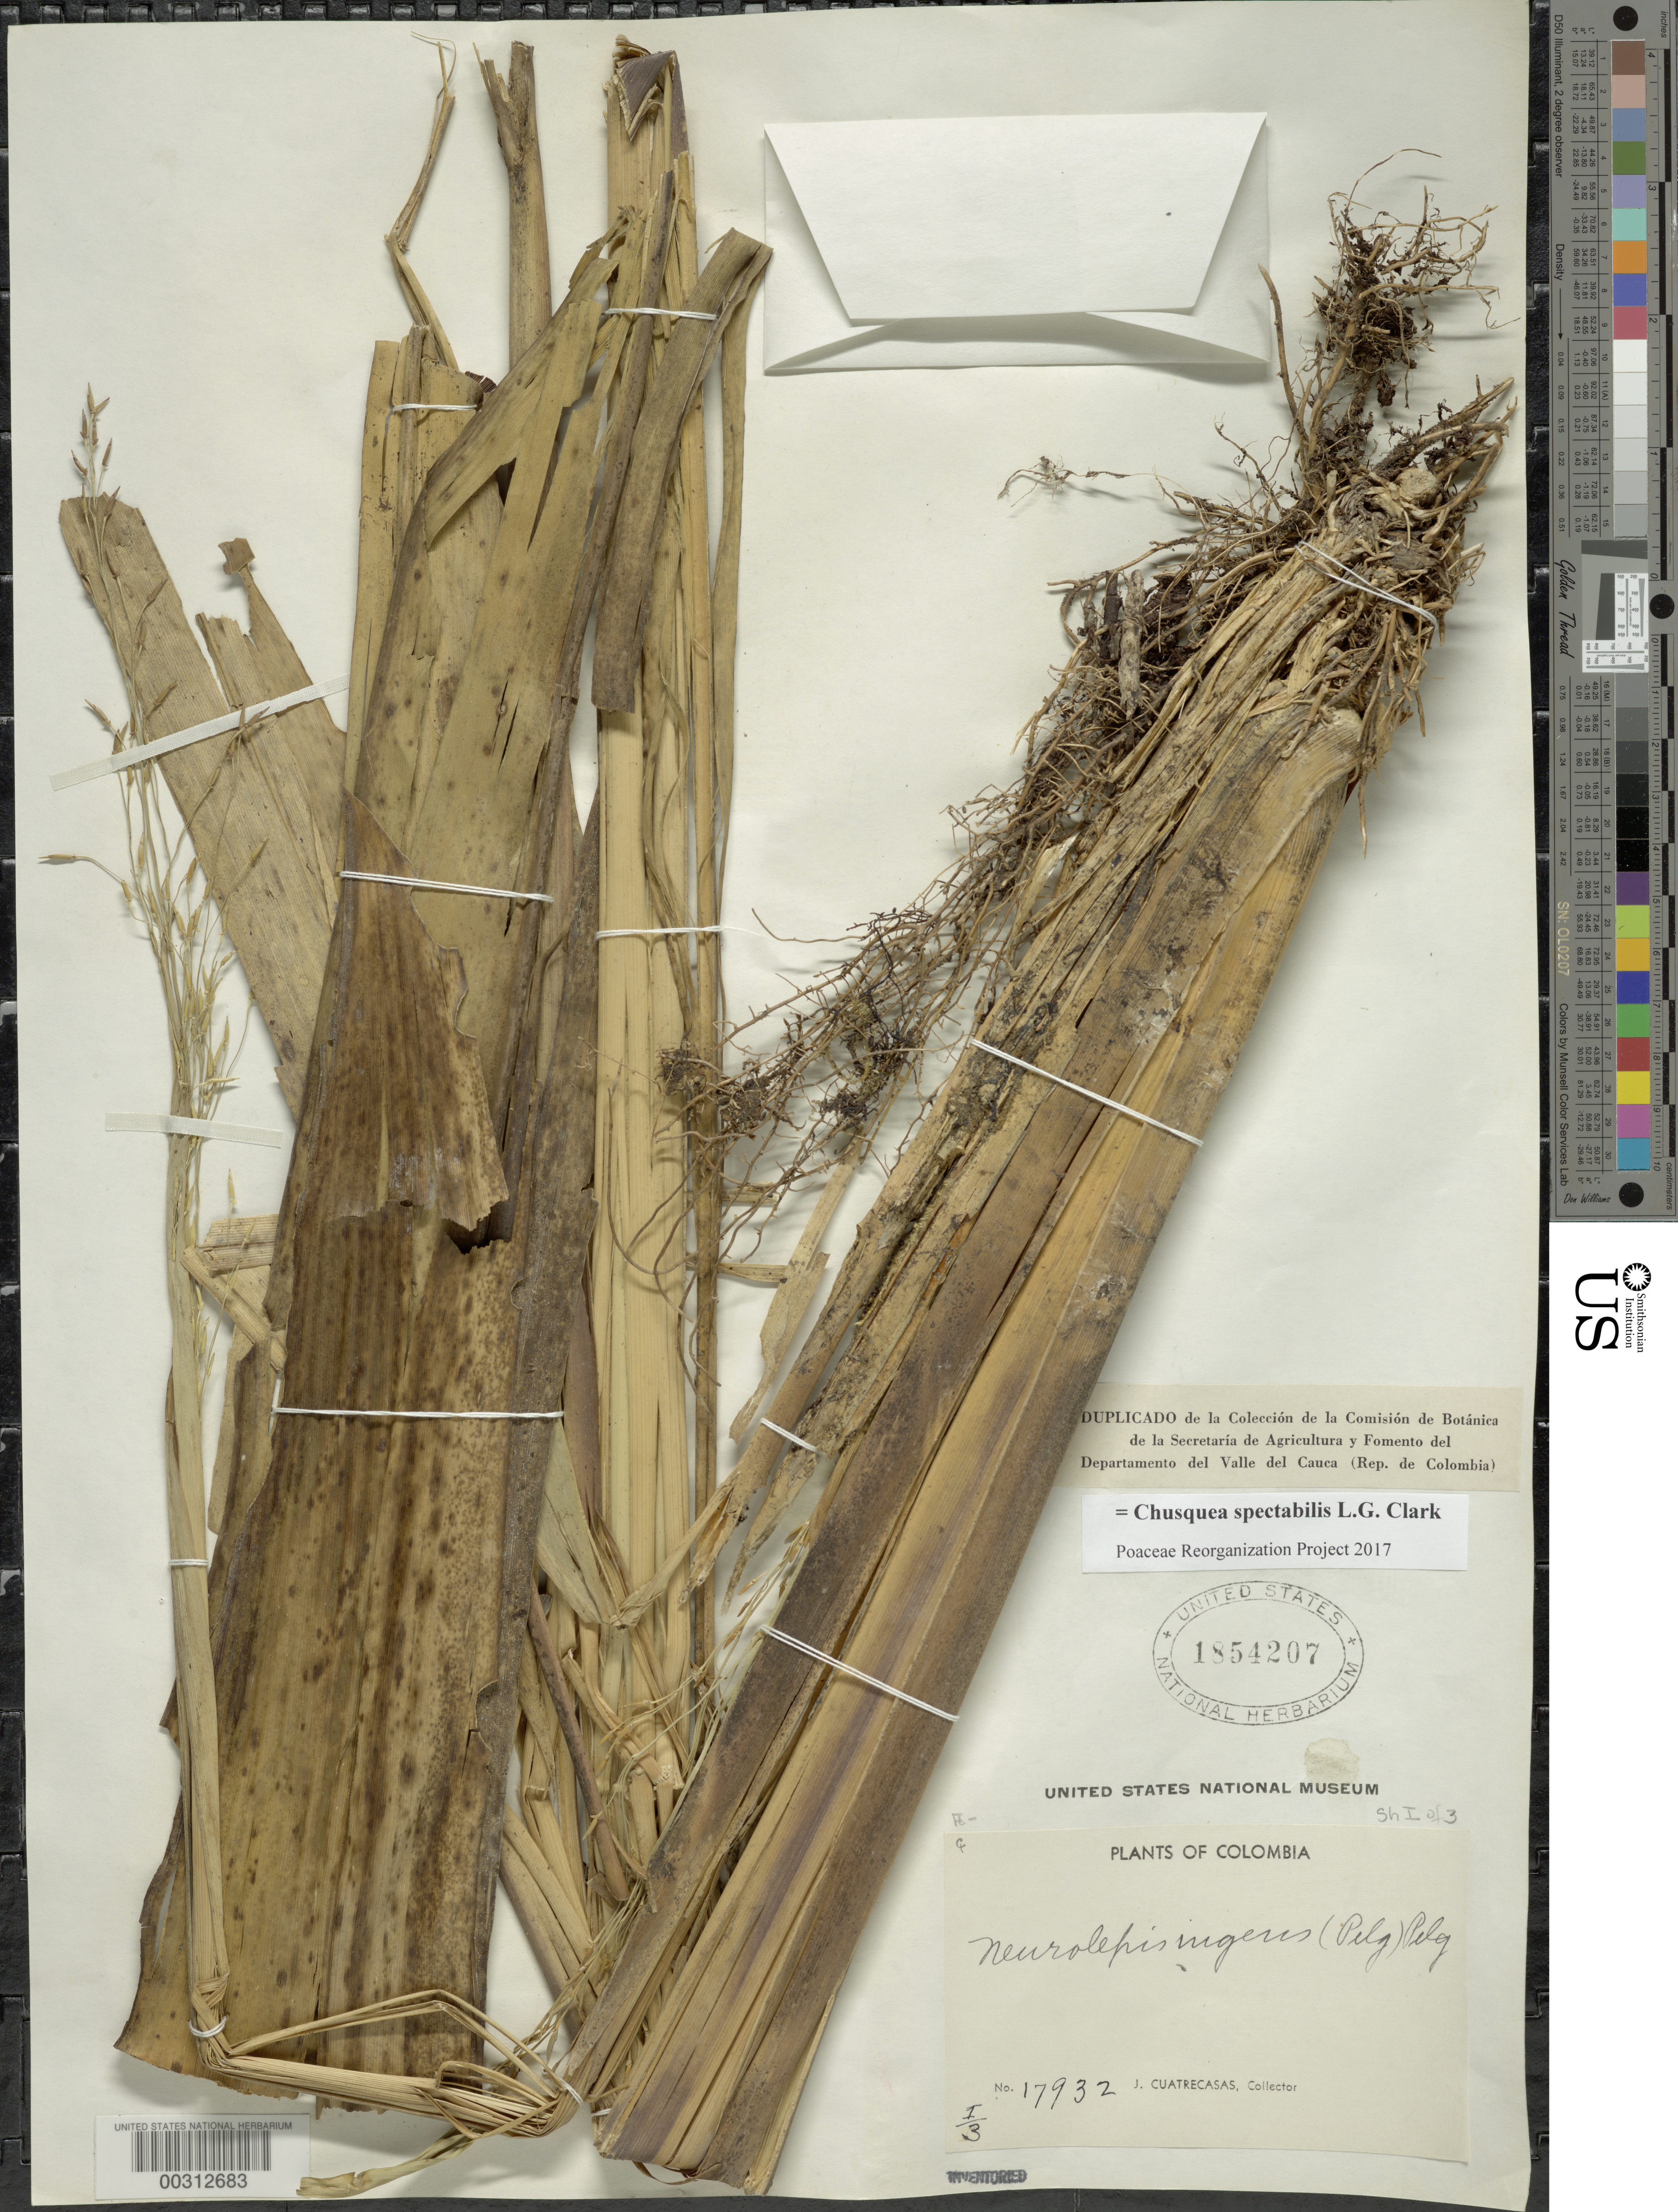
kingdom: Plantae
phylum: Tracheophyta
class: Liliopsida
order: Poales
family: Poaceae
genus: Chusquea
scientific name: Chusquea spectabilis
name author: L.G. Clark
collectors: J. Cuatrecasas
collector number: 17932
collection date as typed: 11 Oct 1944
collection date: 1944-10-11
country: Colombia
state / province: Cauca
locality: Los Farallones, Alto del Buey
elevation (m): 3500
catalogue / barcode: US 1854207